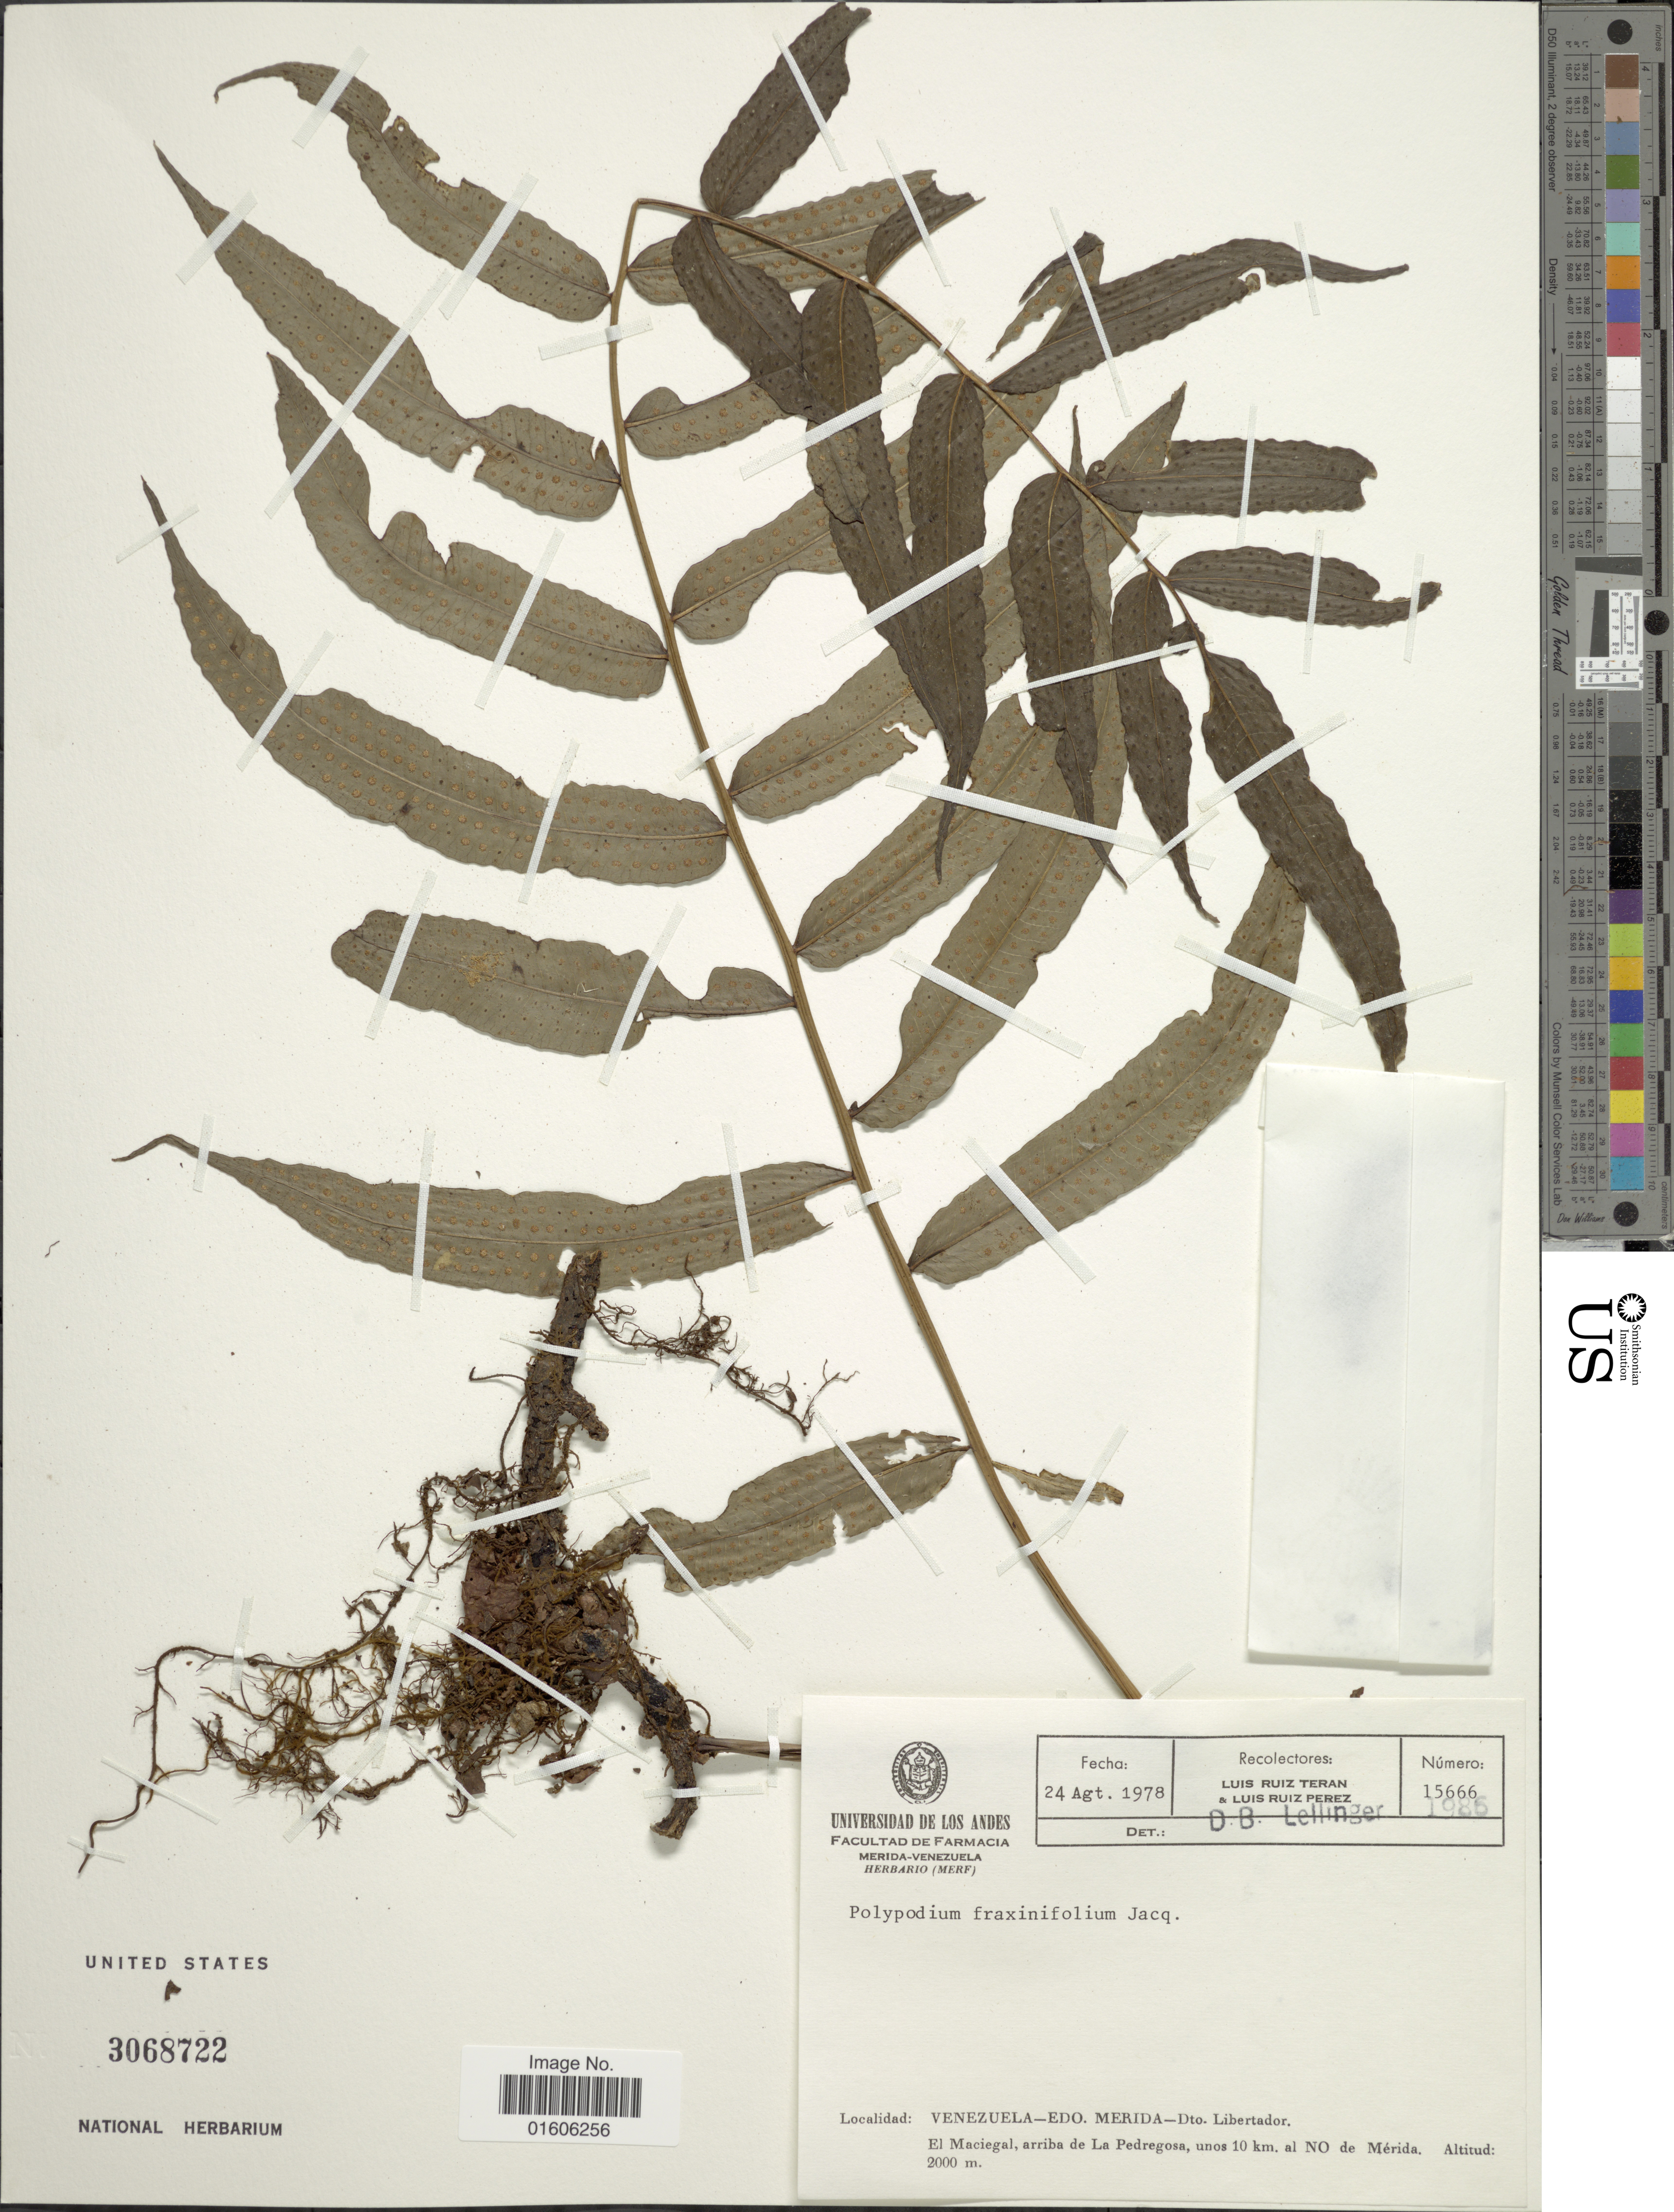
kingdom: Plantae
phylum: Tracheophyta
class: Polypodiopsida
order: Polypodiales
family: Polypodiaceae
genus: Serpocaulon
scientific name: Serpocaulon fraxinifolium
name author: (Jacq.) A.R. Sm.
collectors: L. Teran & L. Ruiz-Perez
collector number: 15666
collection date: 1978-08-24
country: Venezuela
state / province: Mérida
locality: Venezuela - Edo. Merida - Dto. Libertador. El Maciegal, arriba de La Pedregosa, unos 10 km. al NO de Mérida.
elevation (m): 2000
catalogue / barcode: US 3068722